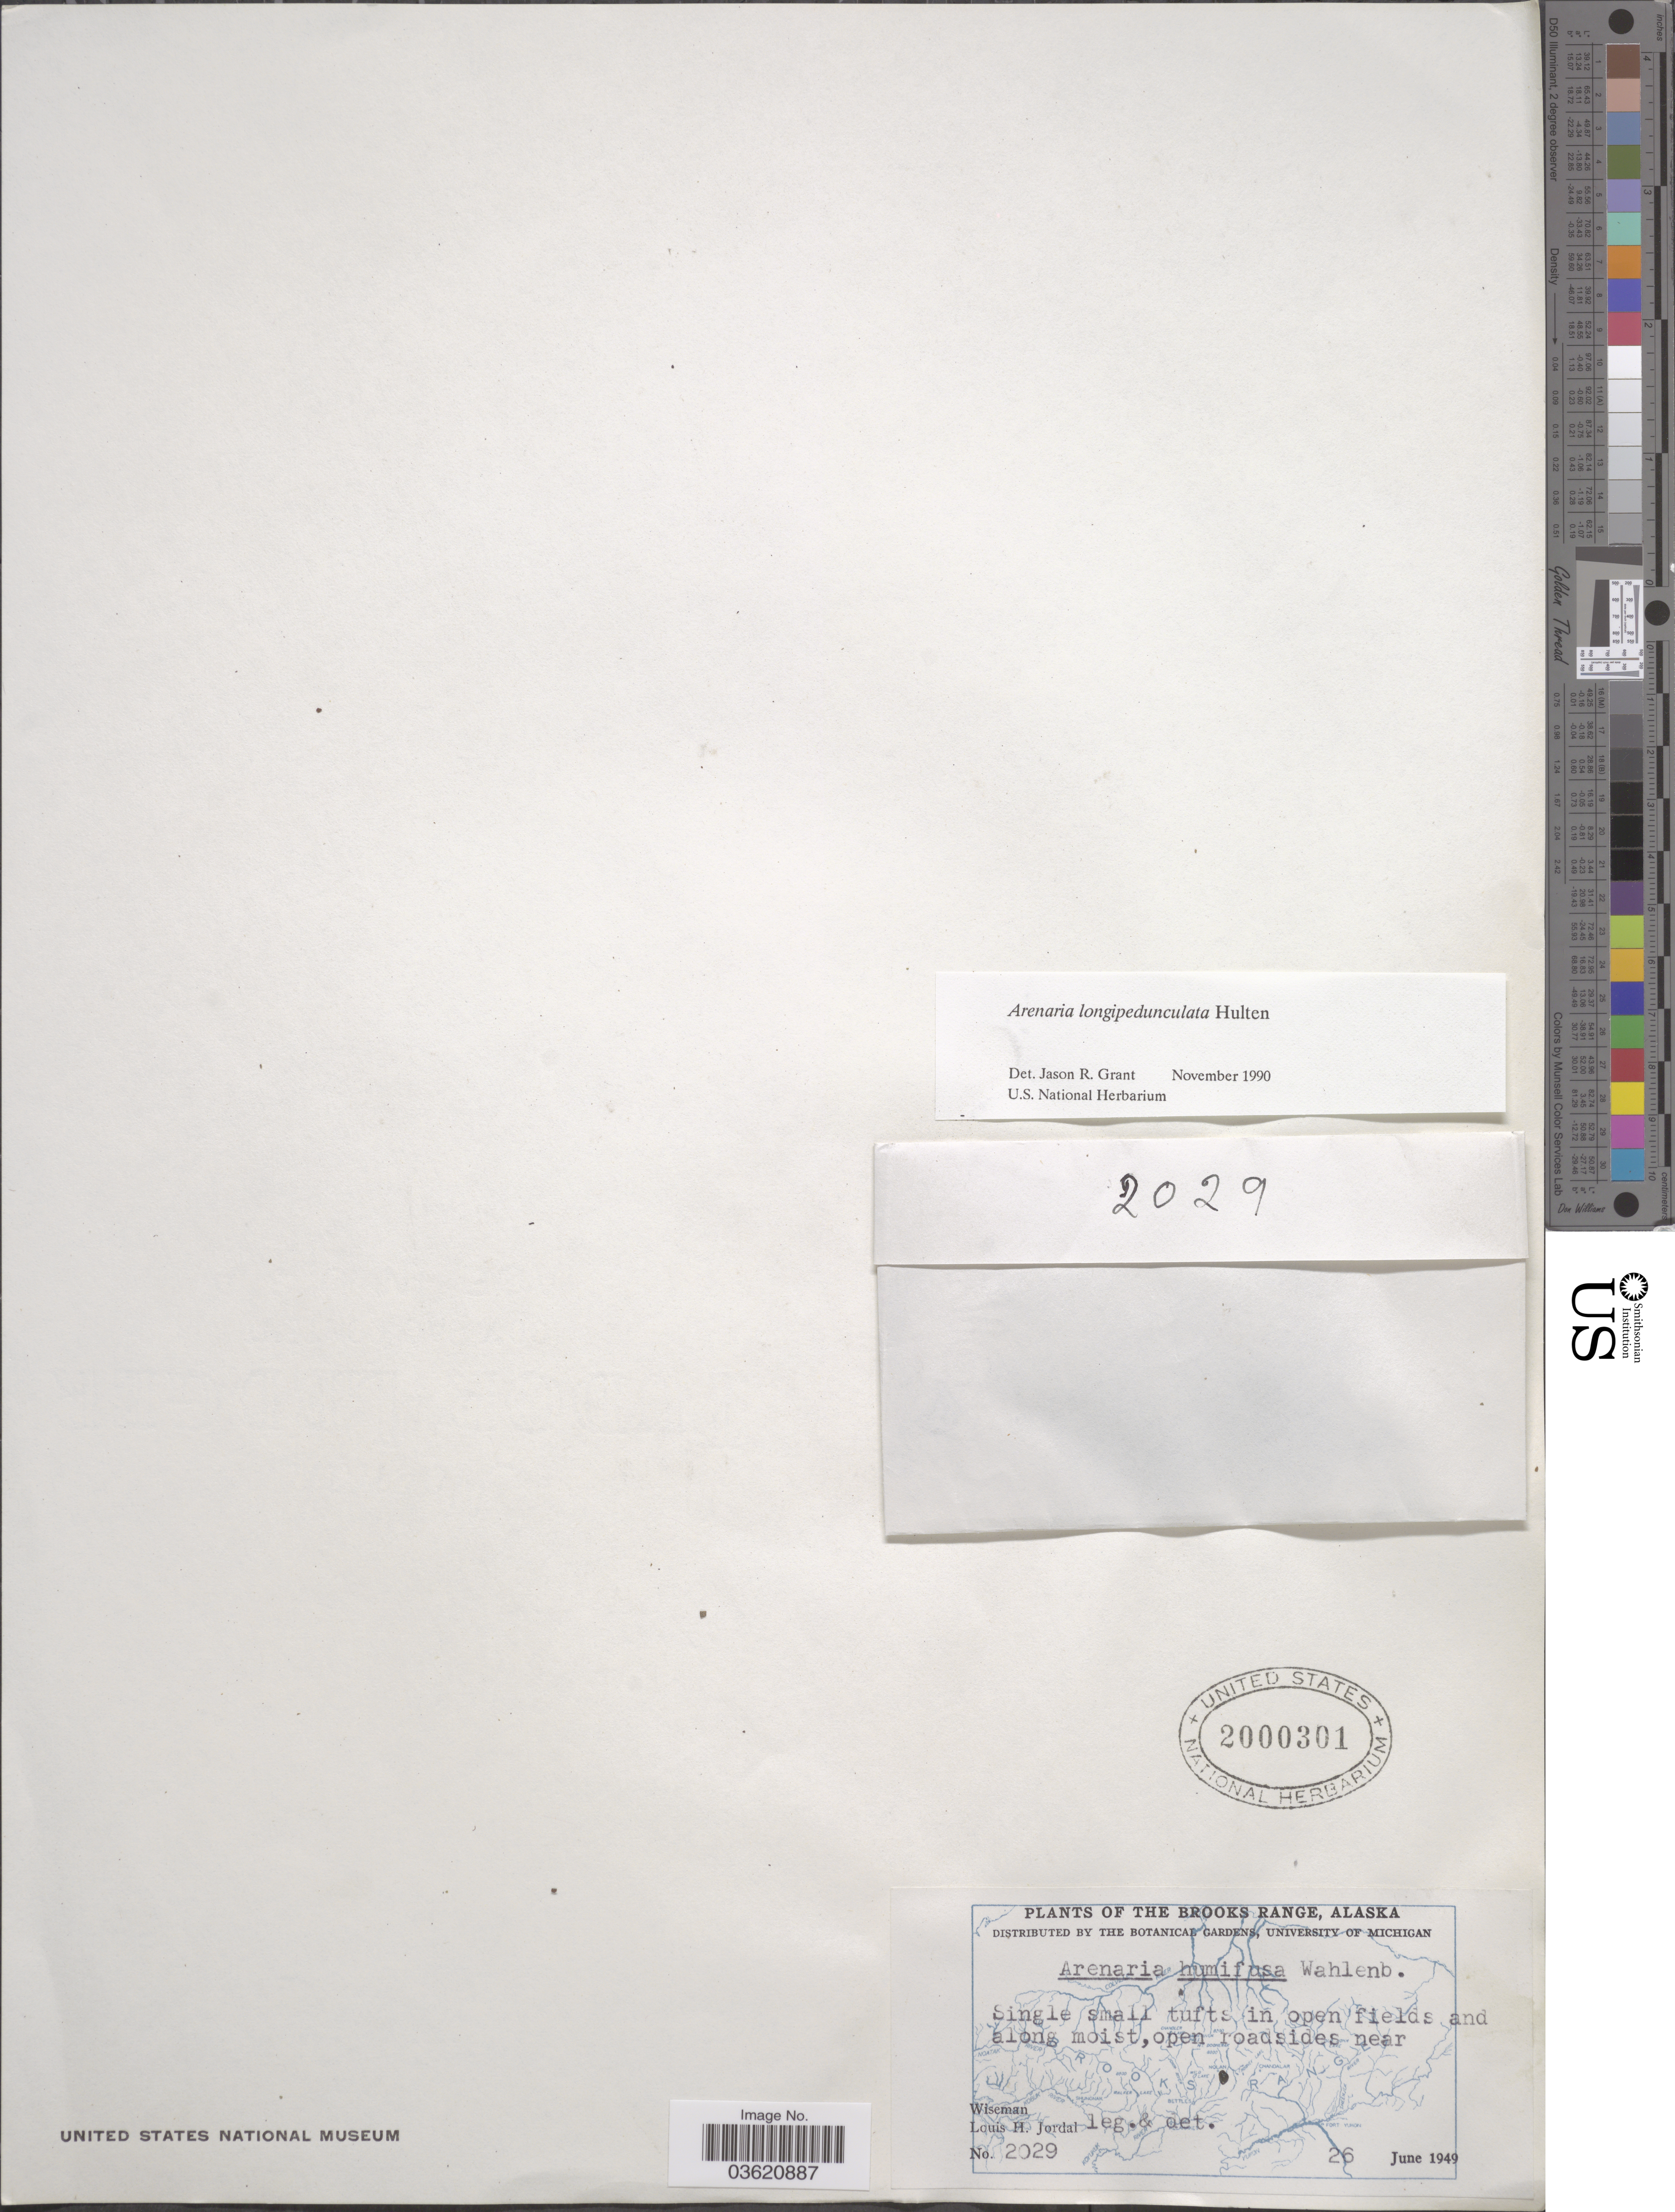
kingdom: Plantae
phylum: Tracheophyta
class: Magnoliopsida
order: Caryophyllales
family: Caryophyllaceae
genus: Arenaria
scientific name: Arenaria longipedunculata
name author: Hultén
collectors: L. Jordal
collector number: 2029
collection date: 1949-06-26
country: United States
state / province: Alaska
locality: The Brooks Range. Near Wiseman.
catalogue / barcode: US 2000301